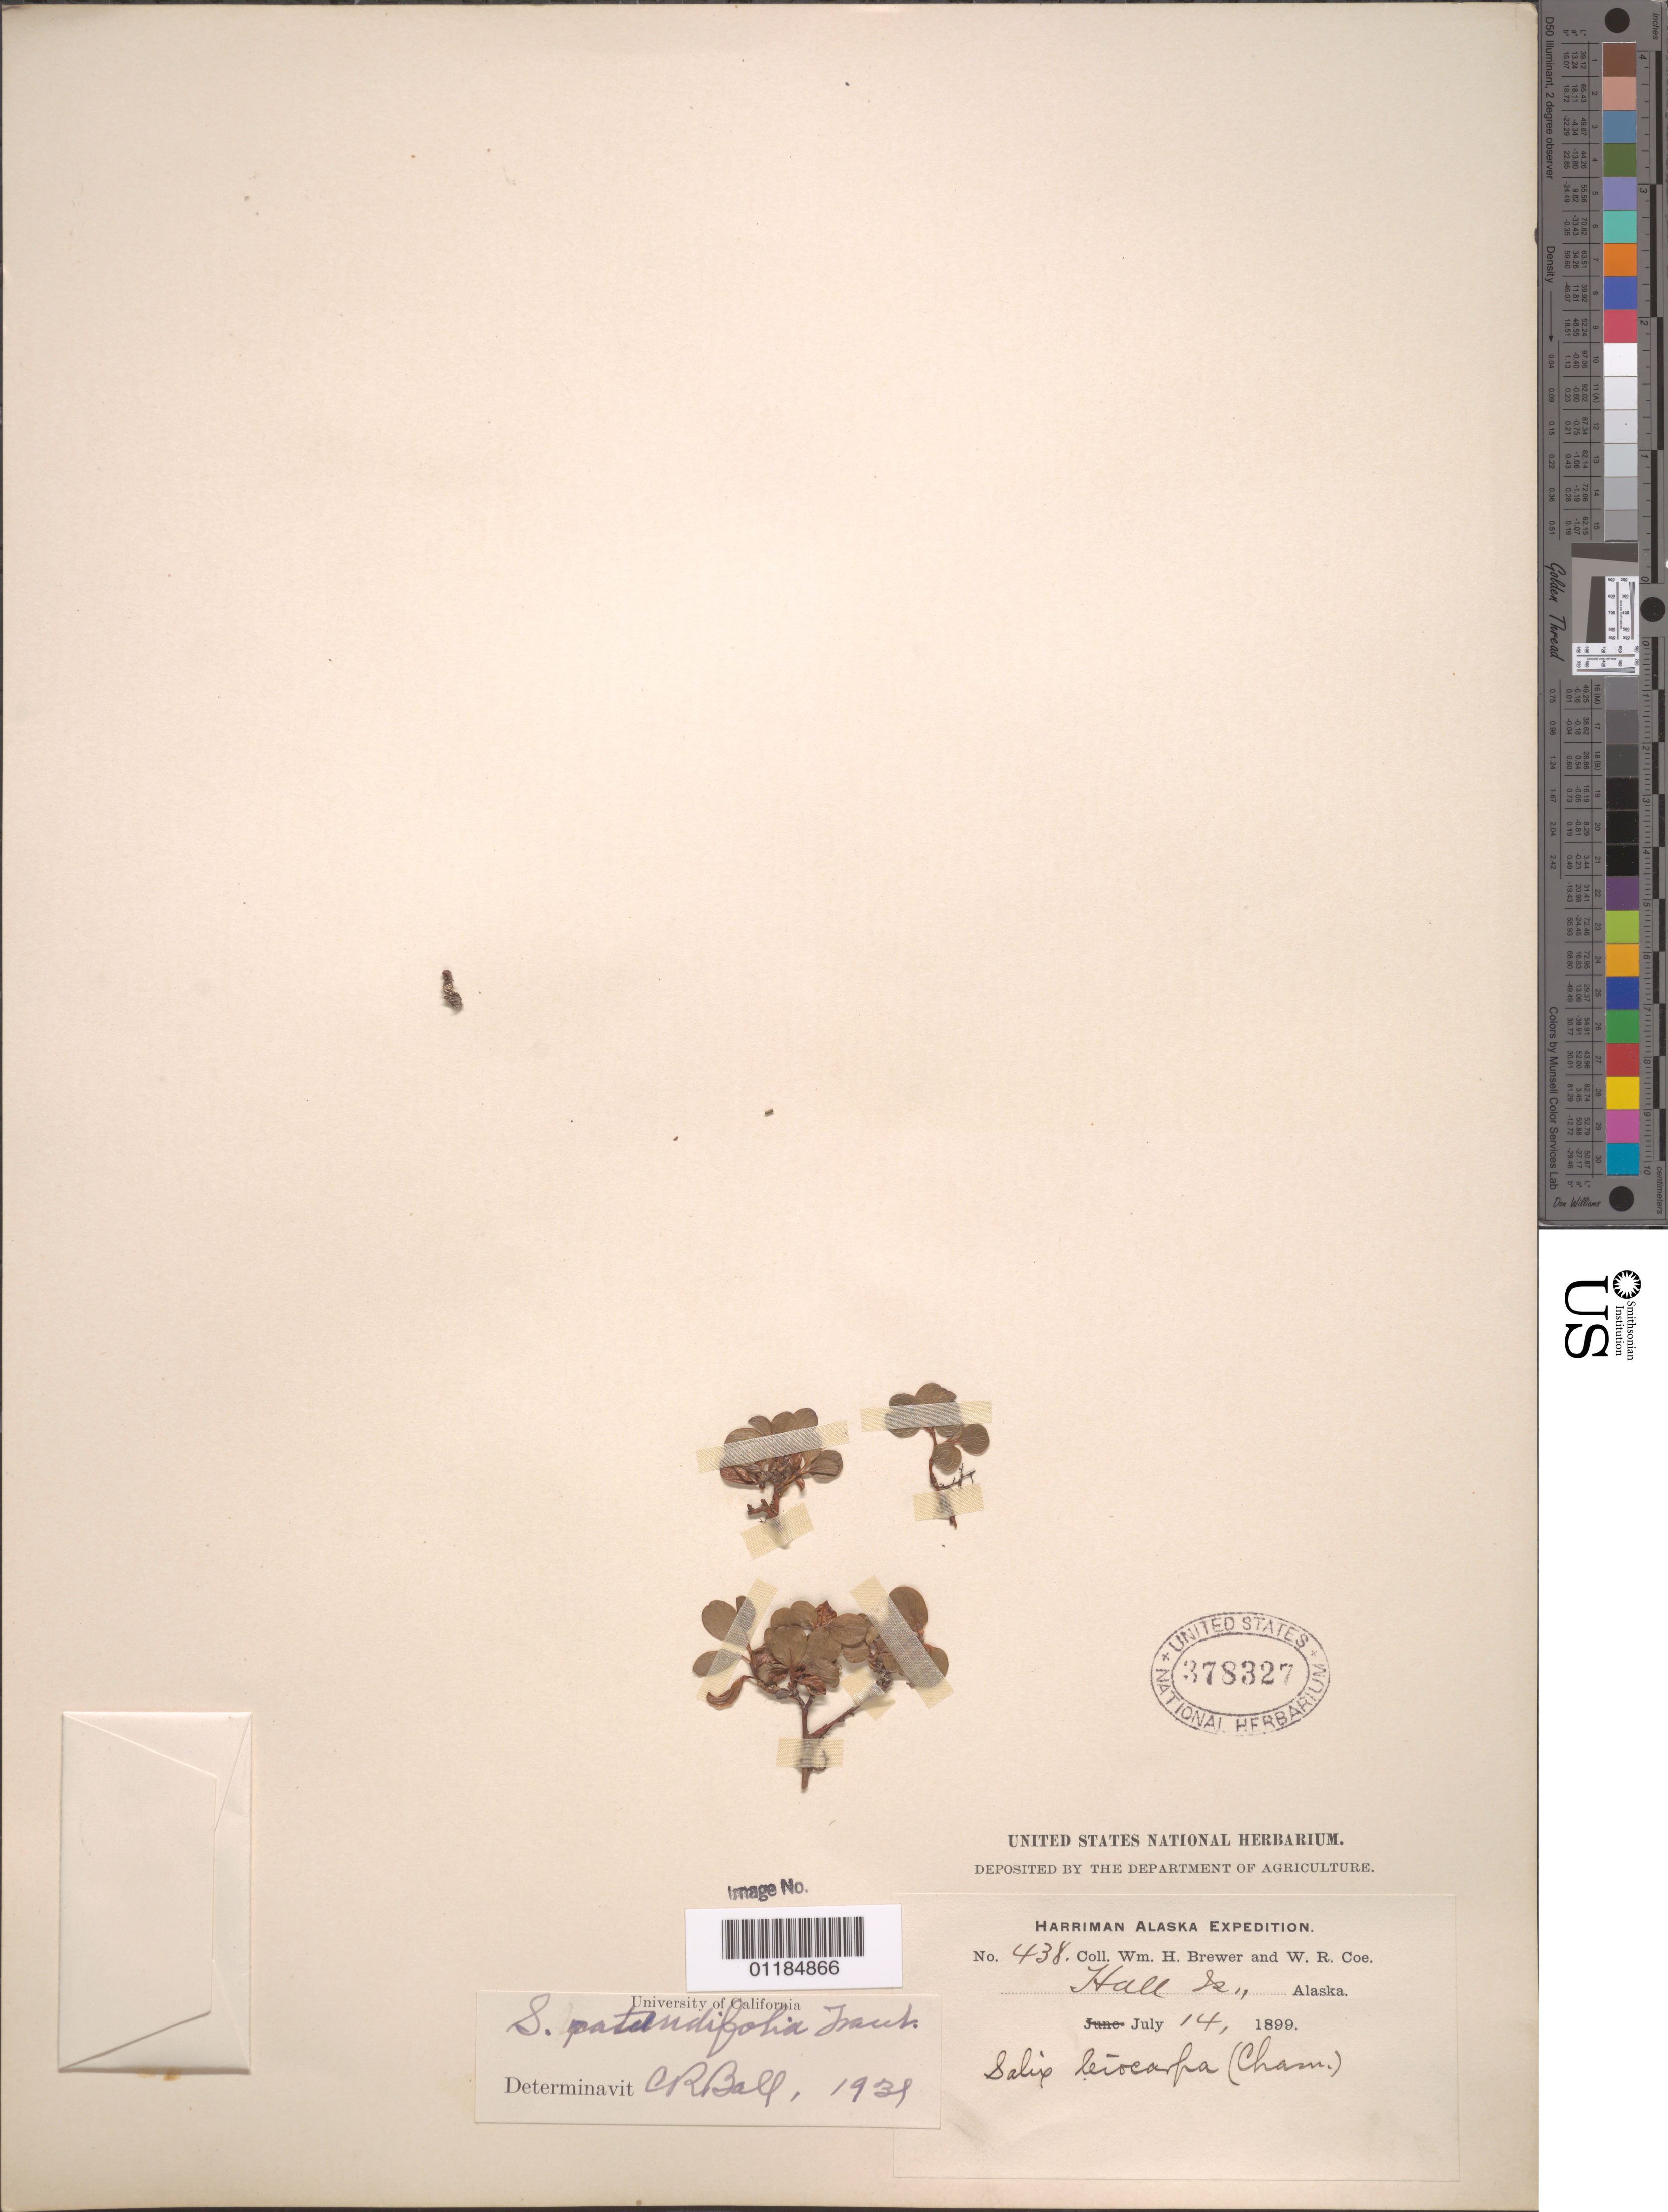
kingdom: Plantae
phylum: Tracheophyta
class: Magnoliopsida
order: Malpighiales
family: Salicaceae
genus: Salix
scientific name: Salix rotundifolia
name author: Trautv.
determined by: Ball, C. R.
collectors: W. H. Brewer & W. Coe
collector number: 438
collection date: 1899-07-14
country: United States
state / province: Alaska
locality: Hall Island.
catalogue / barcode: US 378327